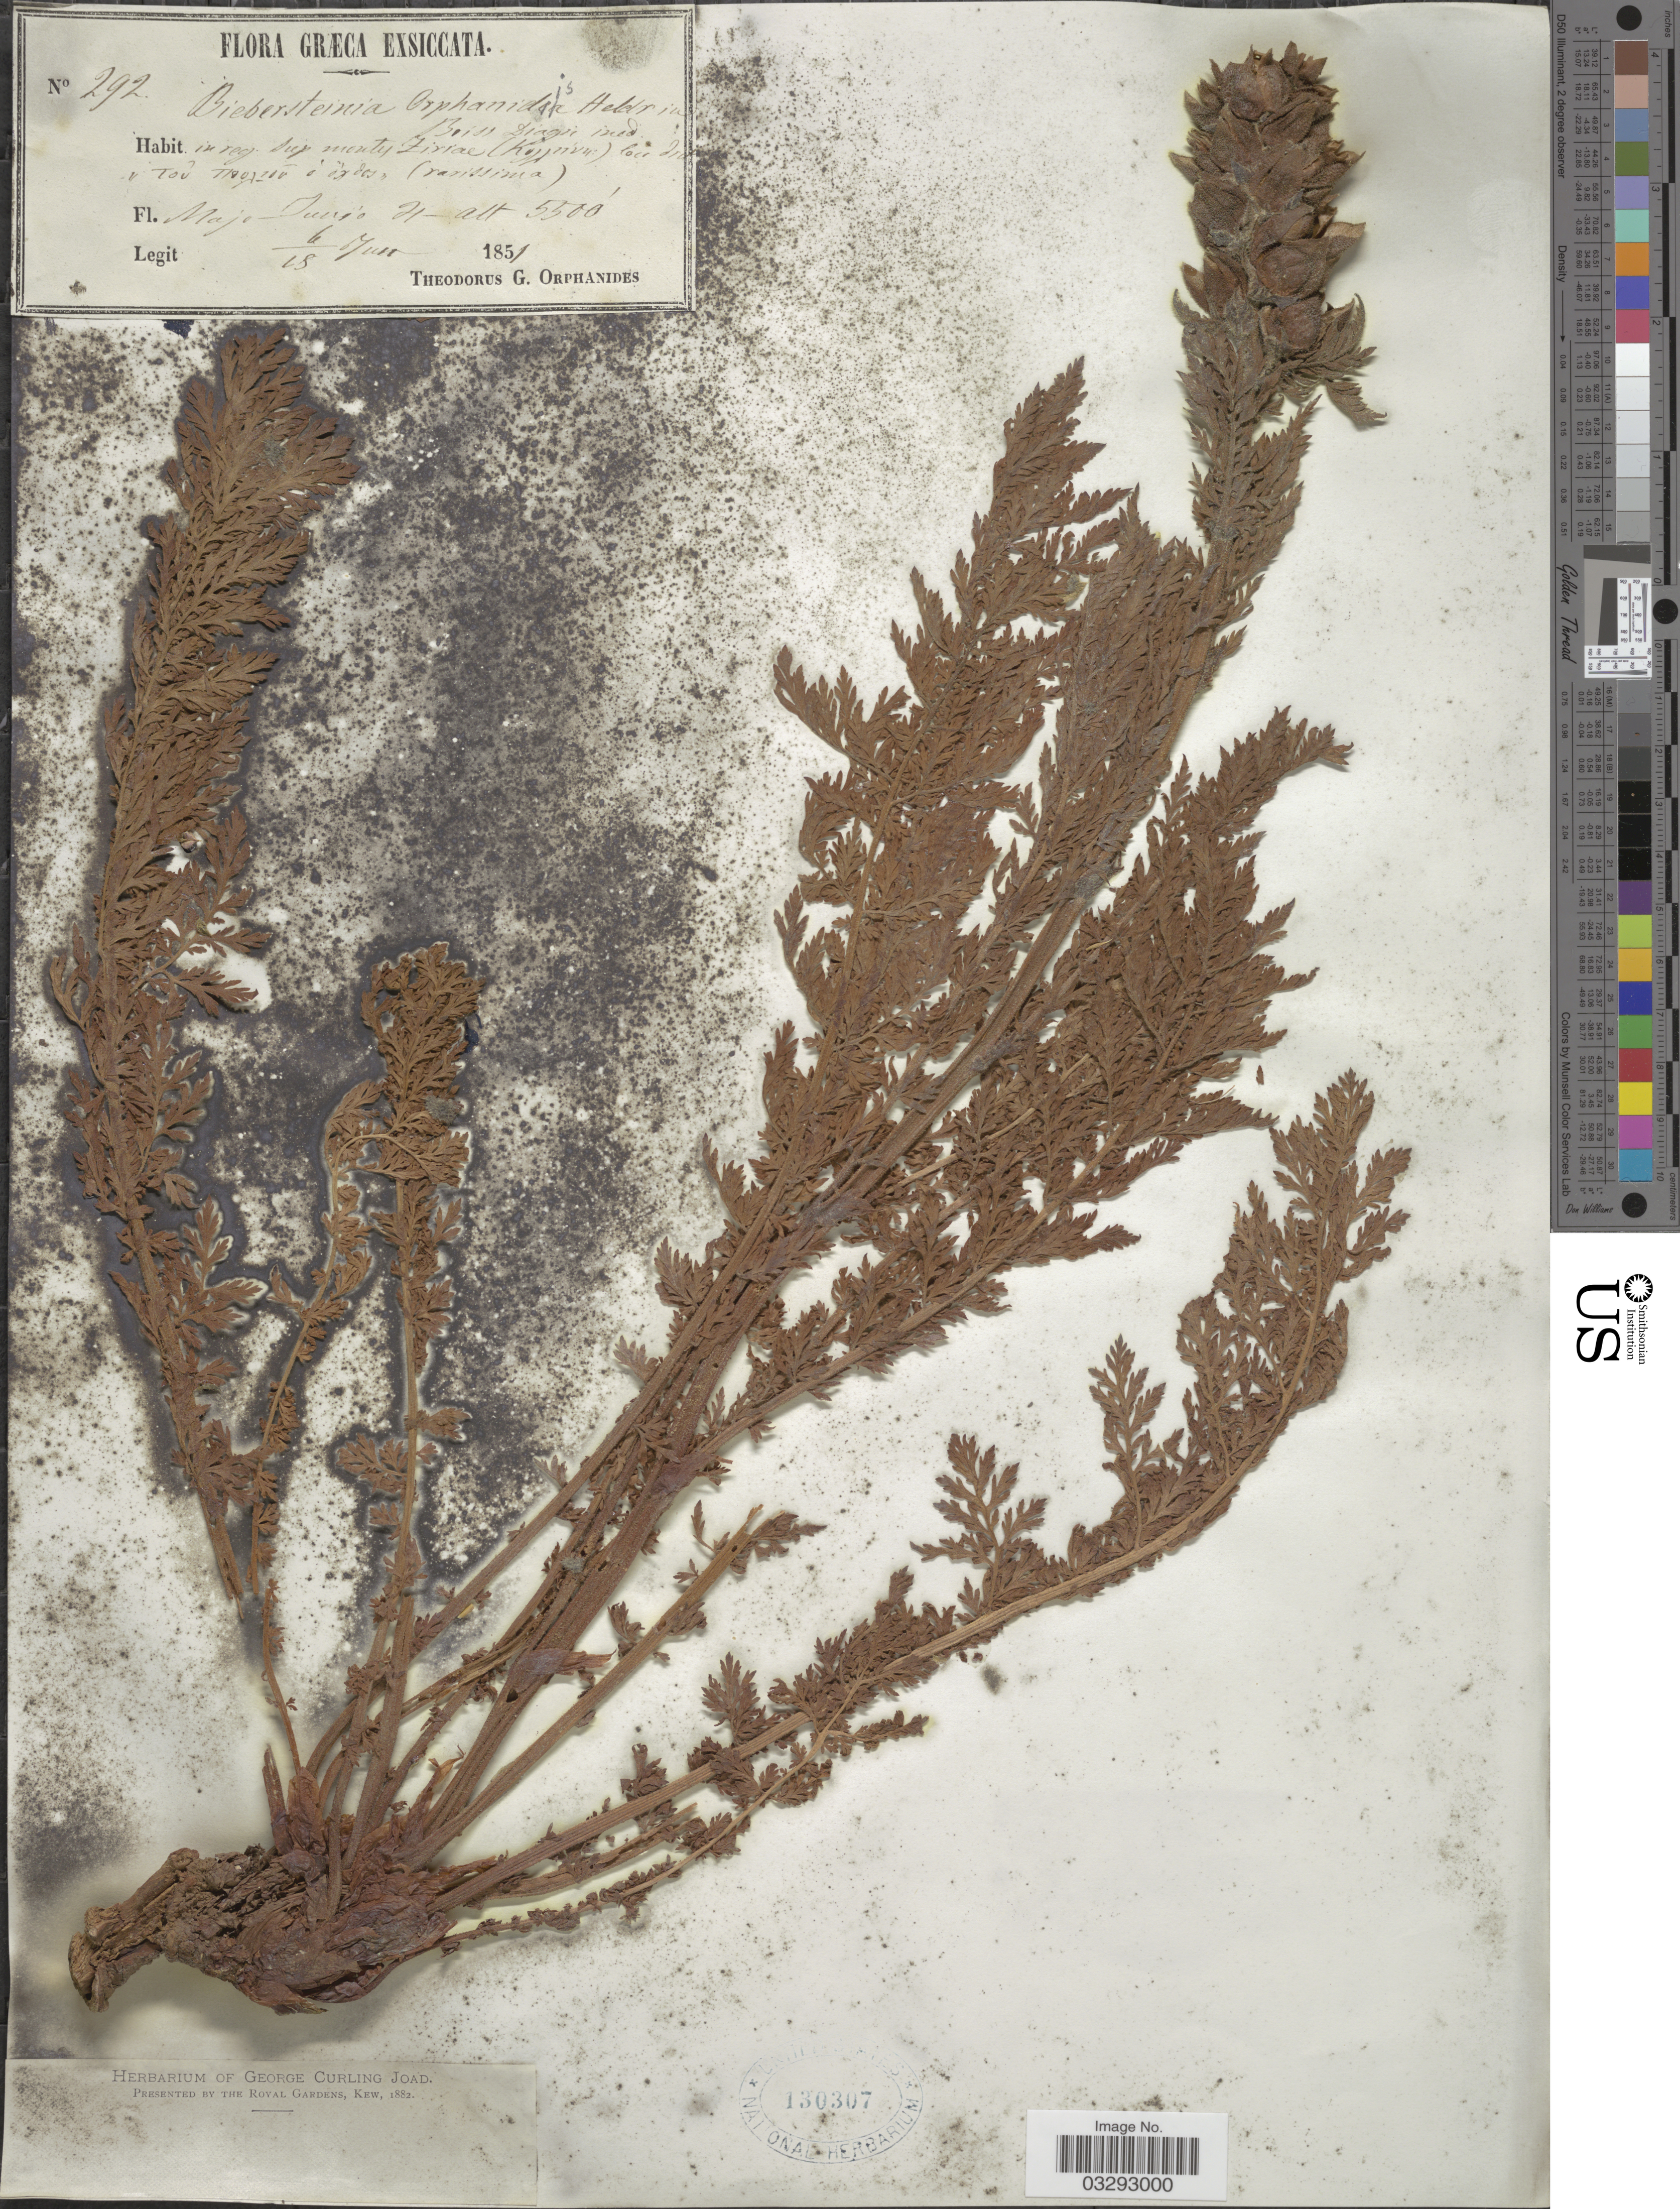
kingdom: Plantae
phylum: Tracheophyta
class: Magnoliopsida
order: Sapindales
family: Biebersteiniaceae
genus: Biebersteinia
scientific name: Biebersteinia orphanidis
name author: Boiss.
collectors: T. G. Orphanides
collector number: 292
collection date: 1851-06-06/1851-06-18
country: Greece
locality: Græca. In reg. sup montis Ziriae (Κυλλήνη) loci [Foreign script]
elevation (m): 1676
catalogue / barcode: US 130307